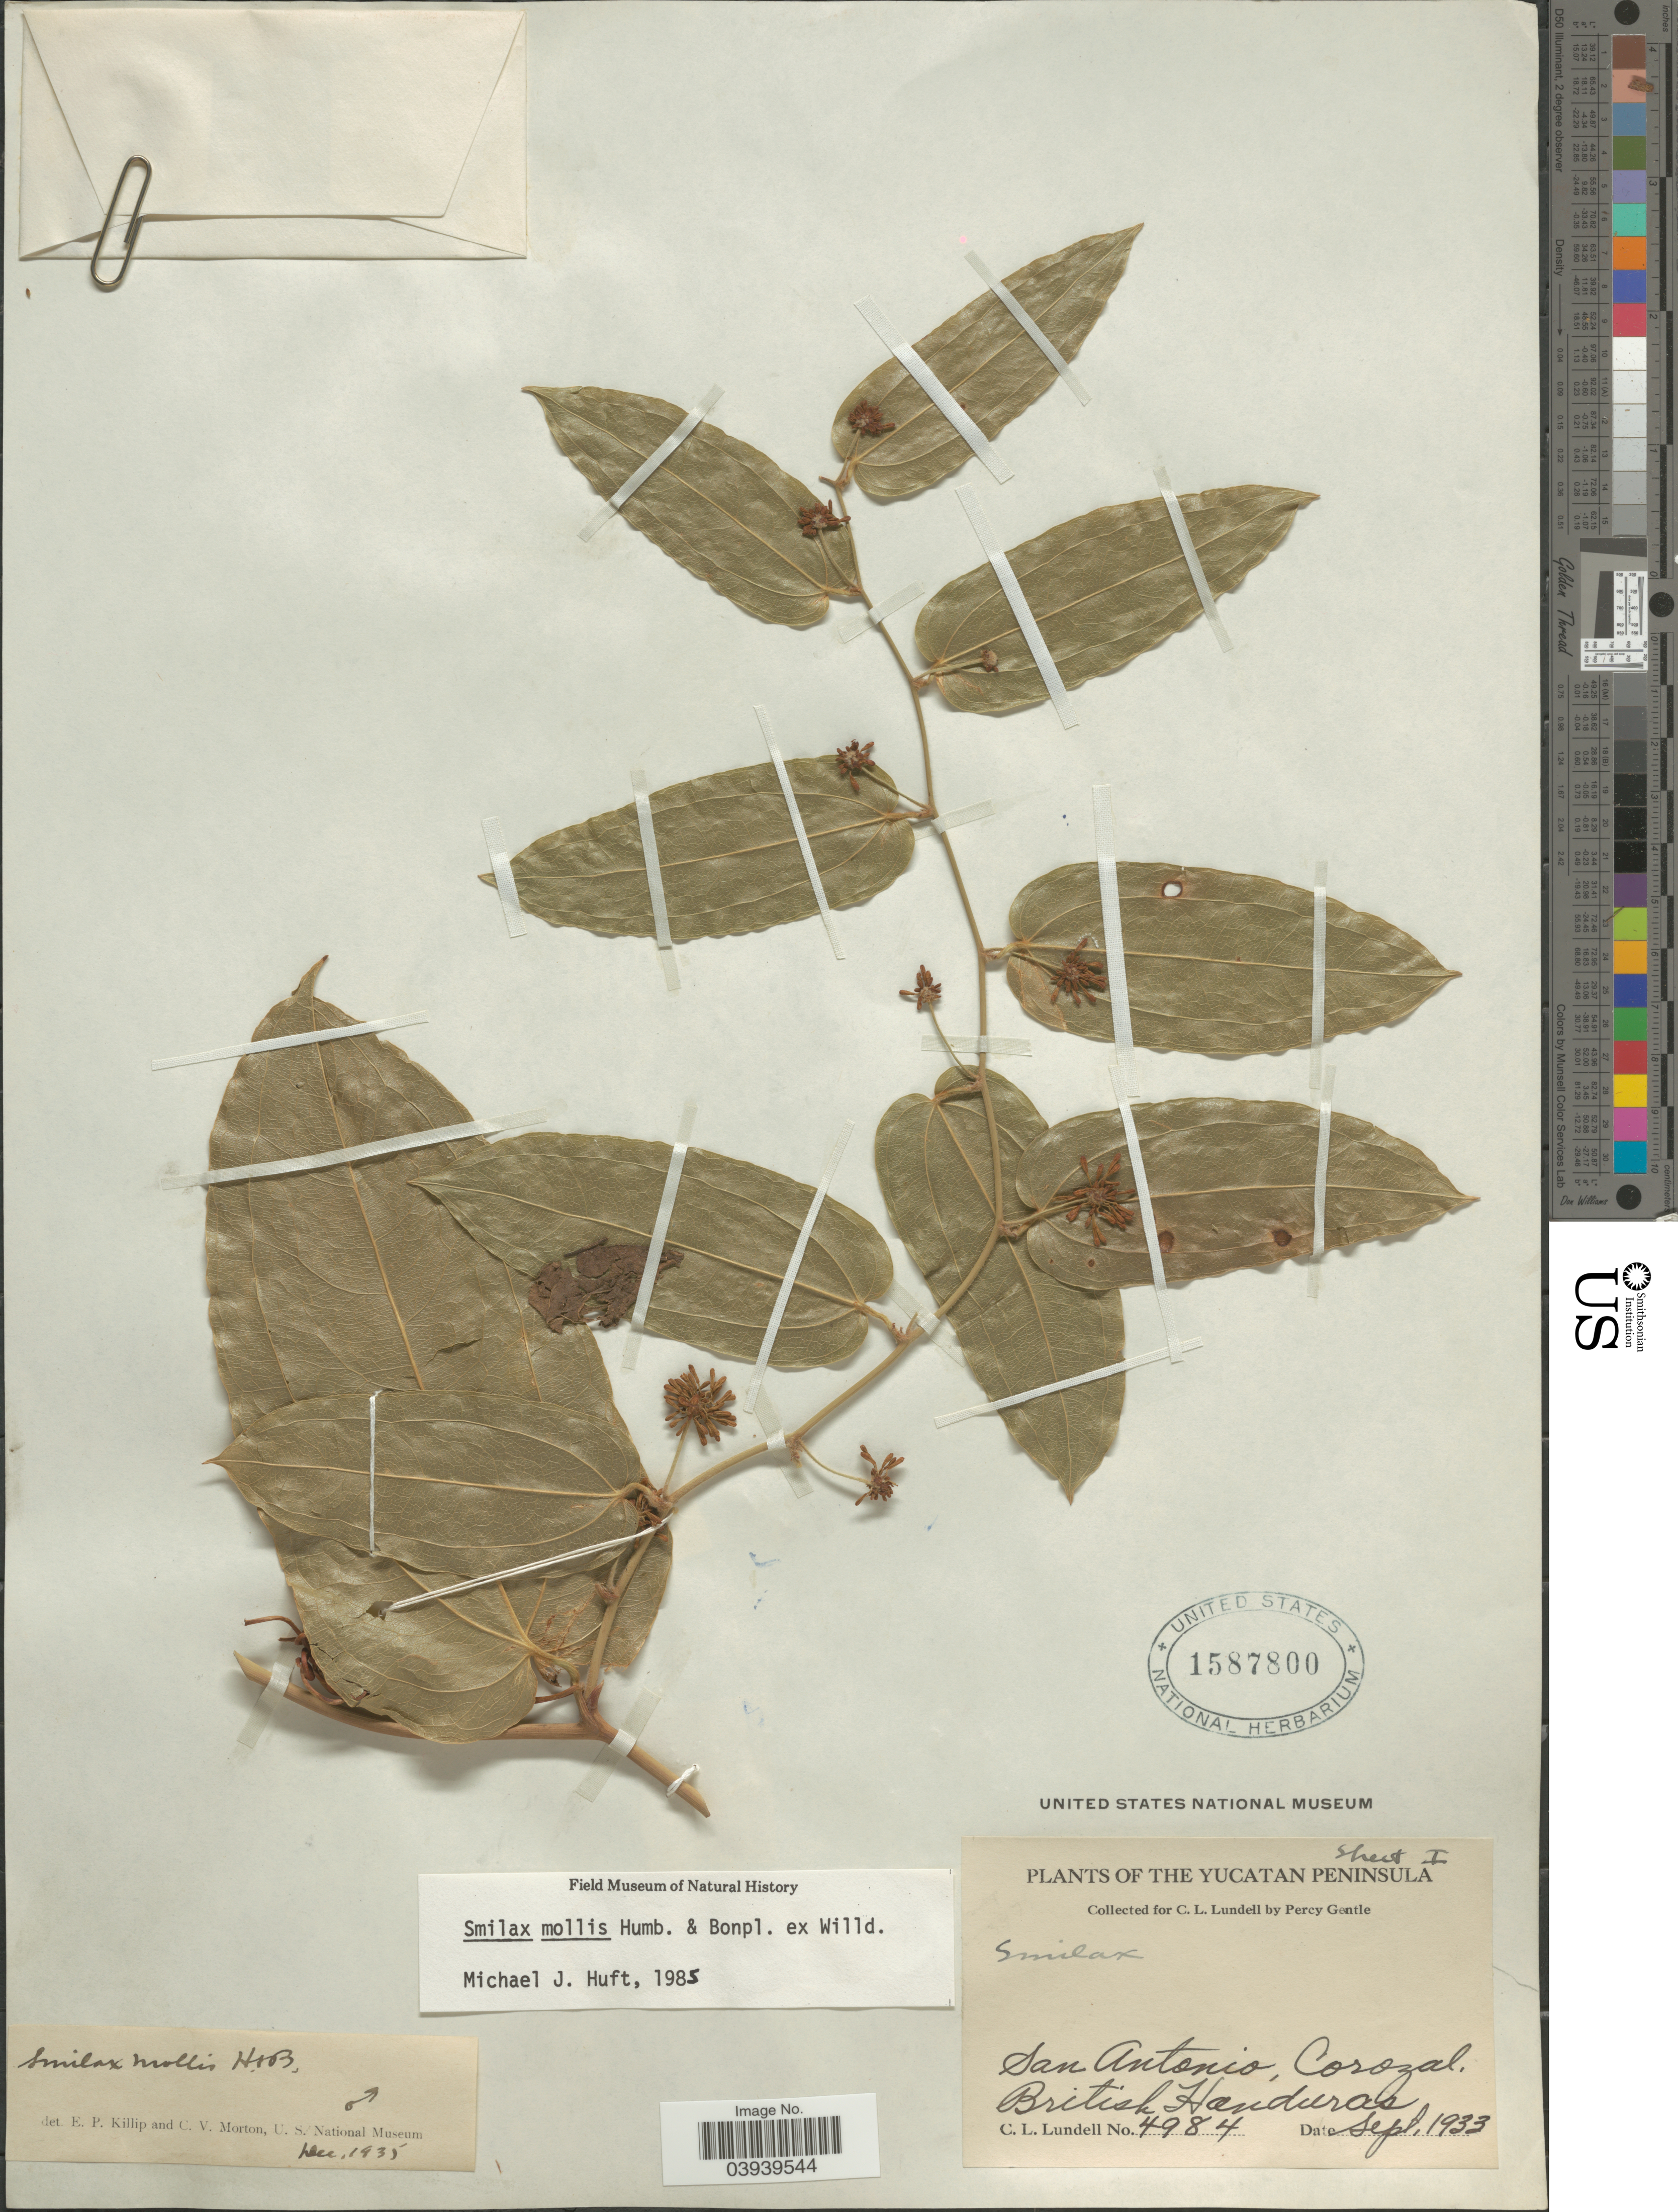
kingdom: Plantae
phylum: Tracheophyta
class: Liliopsida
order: Liliales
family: Smilacaceae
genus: Smilax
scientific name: Smilax mollis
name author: Humb. & Bonpl. ex Willd.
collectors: C. L. Lundell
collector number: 4984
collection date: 1933-09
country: Belize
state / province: Corozal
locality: San Antonio, Corozal, British Honduras.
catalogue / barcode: US 1587800